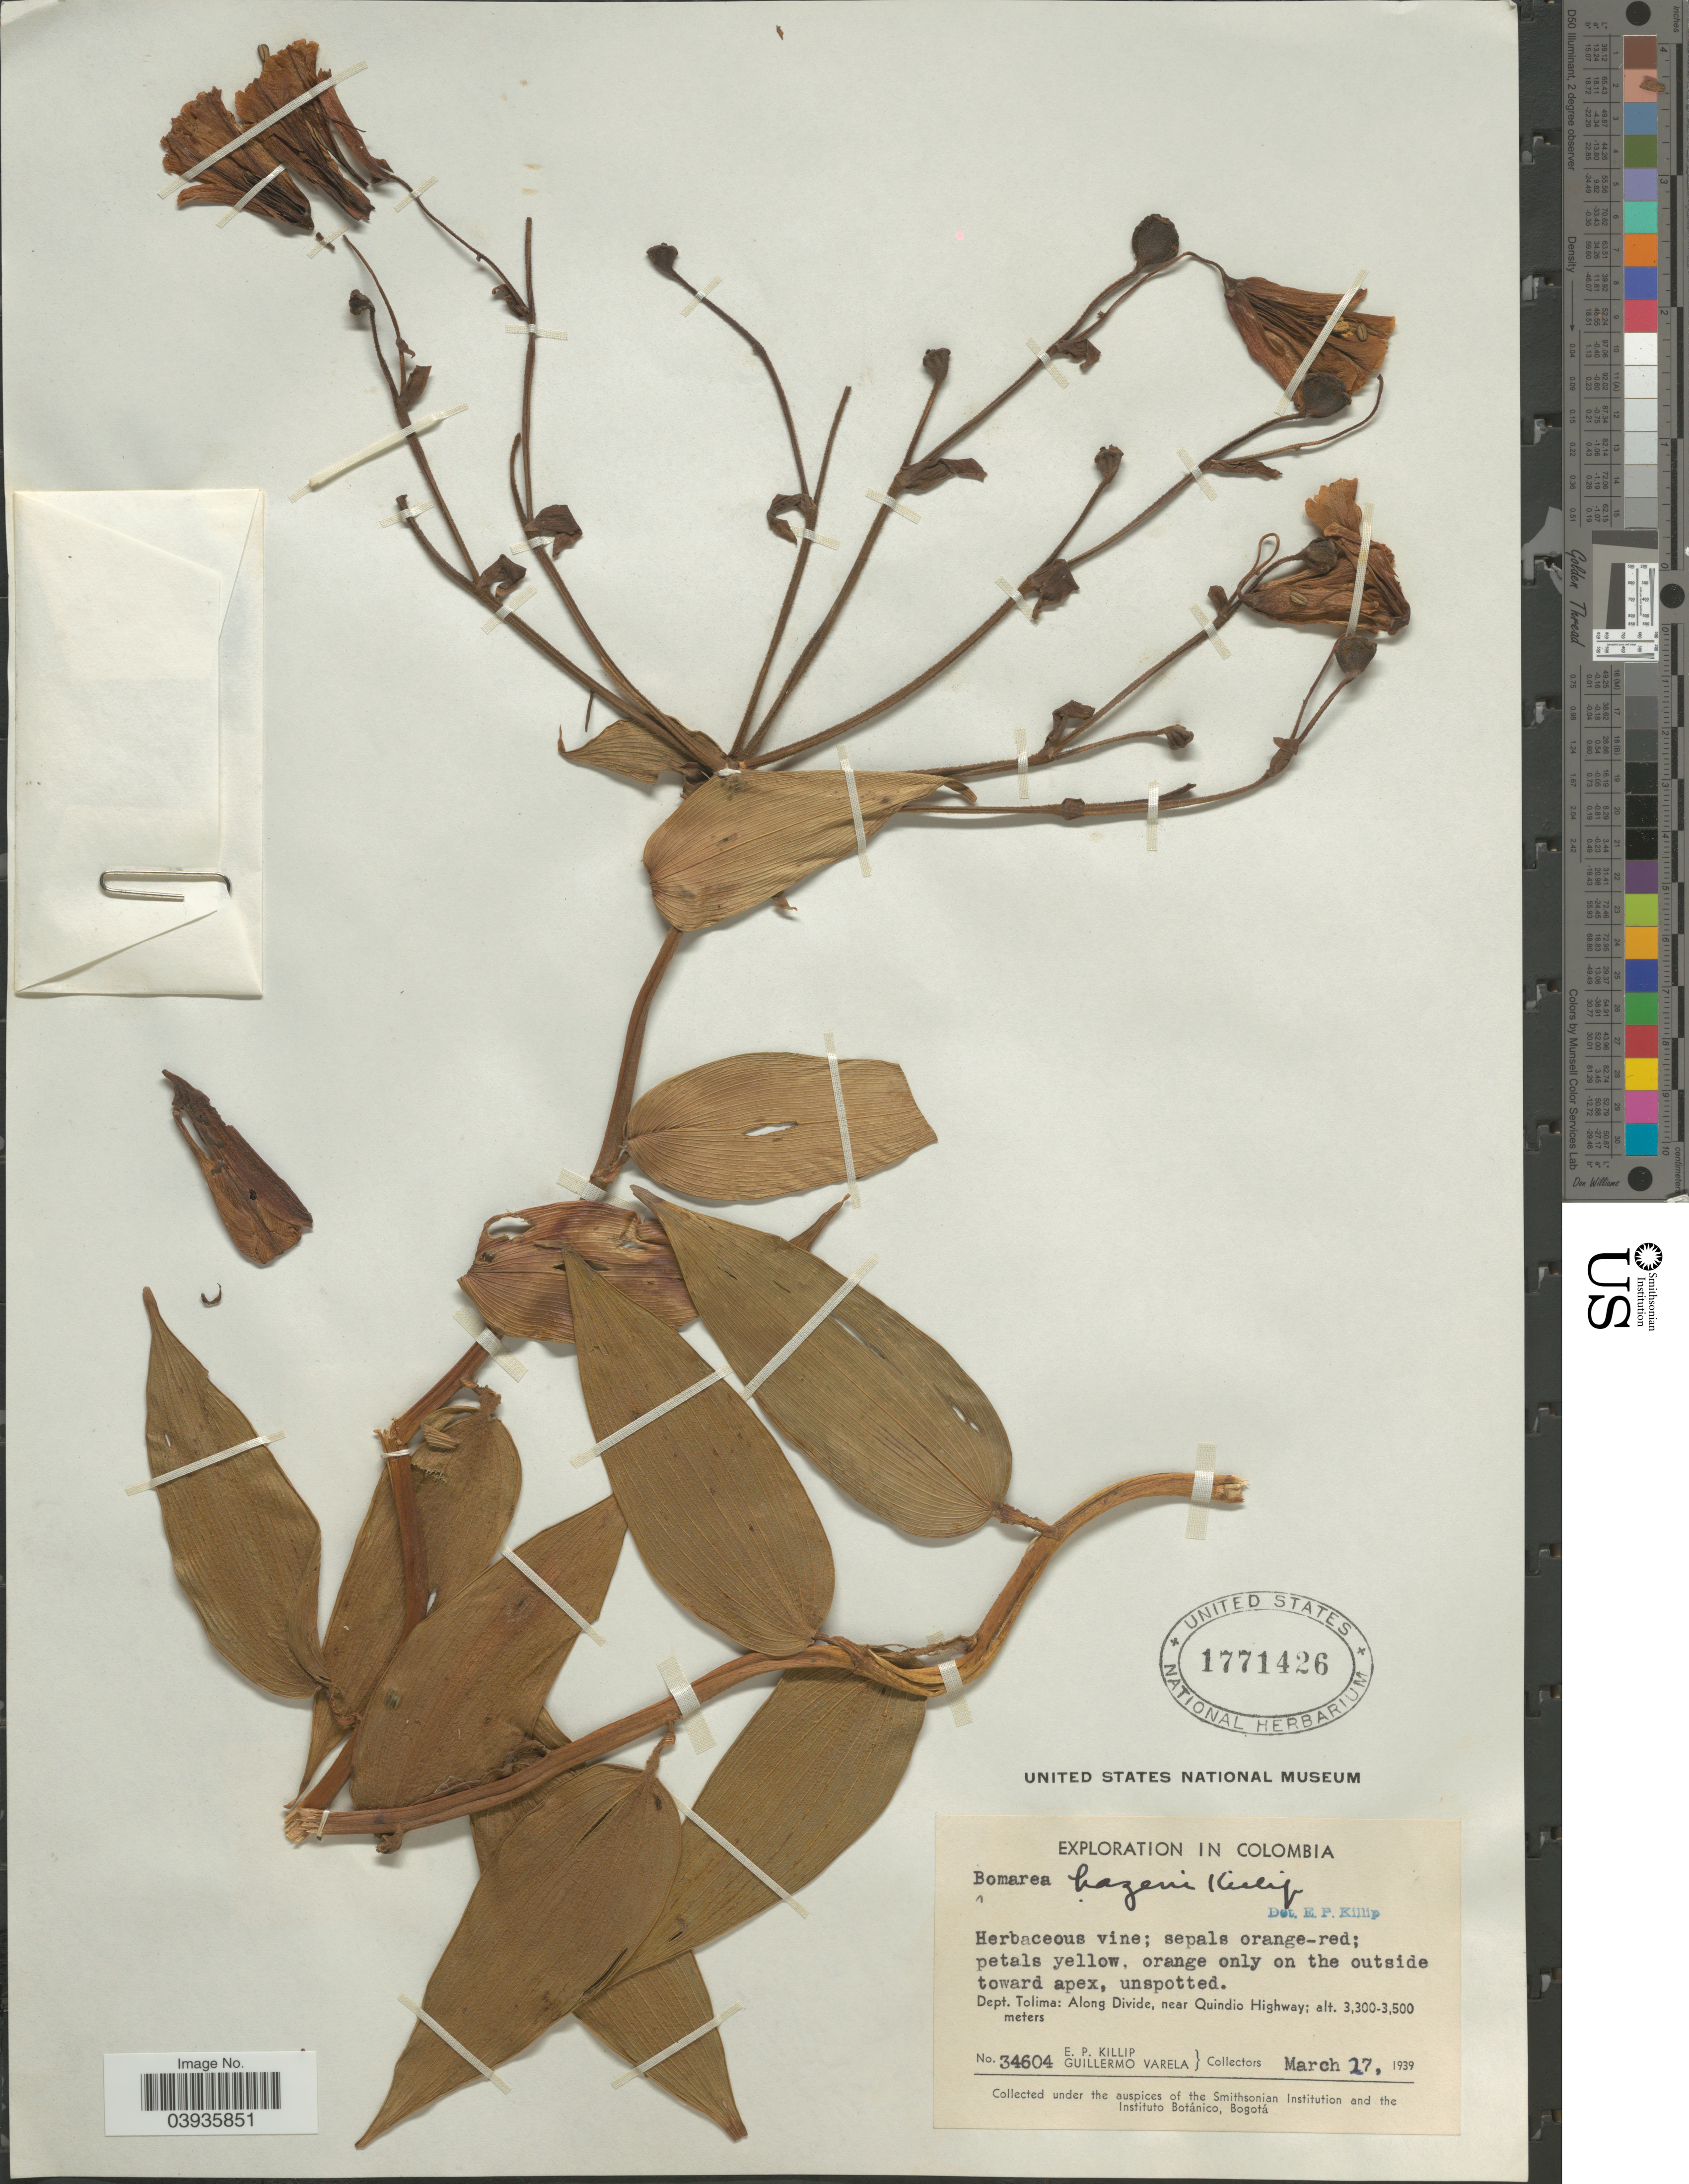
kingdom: Plantae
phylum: Tracheophyta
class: Liliopsida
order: Liliales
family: Alstroemeriaceae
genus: Bomarea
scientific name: Bomarea hazenii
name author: Killip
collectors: E. P. Killip & G. Varela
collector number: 34604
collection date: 1939-03-27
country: Colombia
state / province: Tolima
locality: Dept. Tolima: Along Divide, near Quindio Highway.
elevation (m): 3300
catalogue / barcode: US 1771426